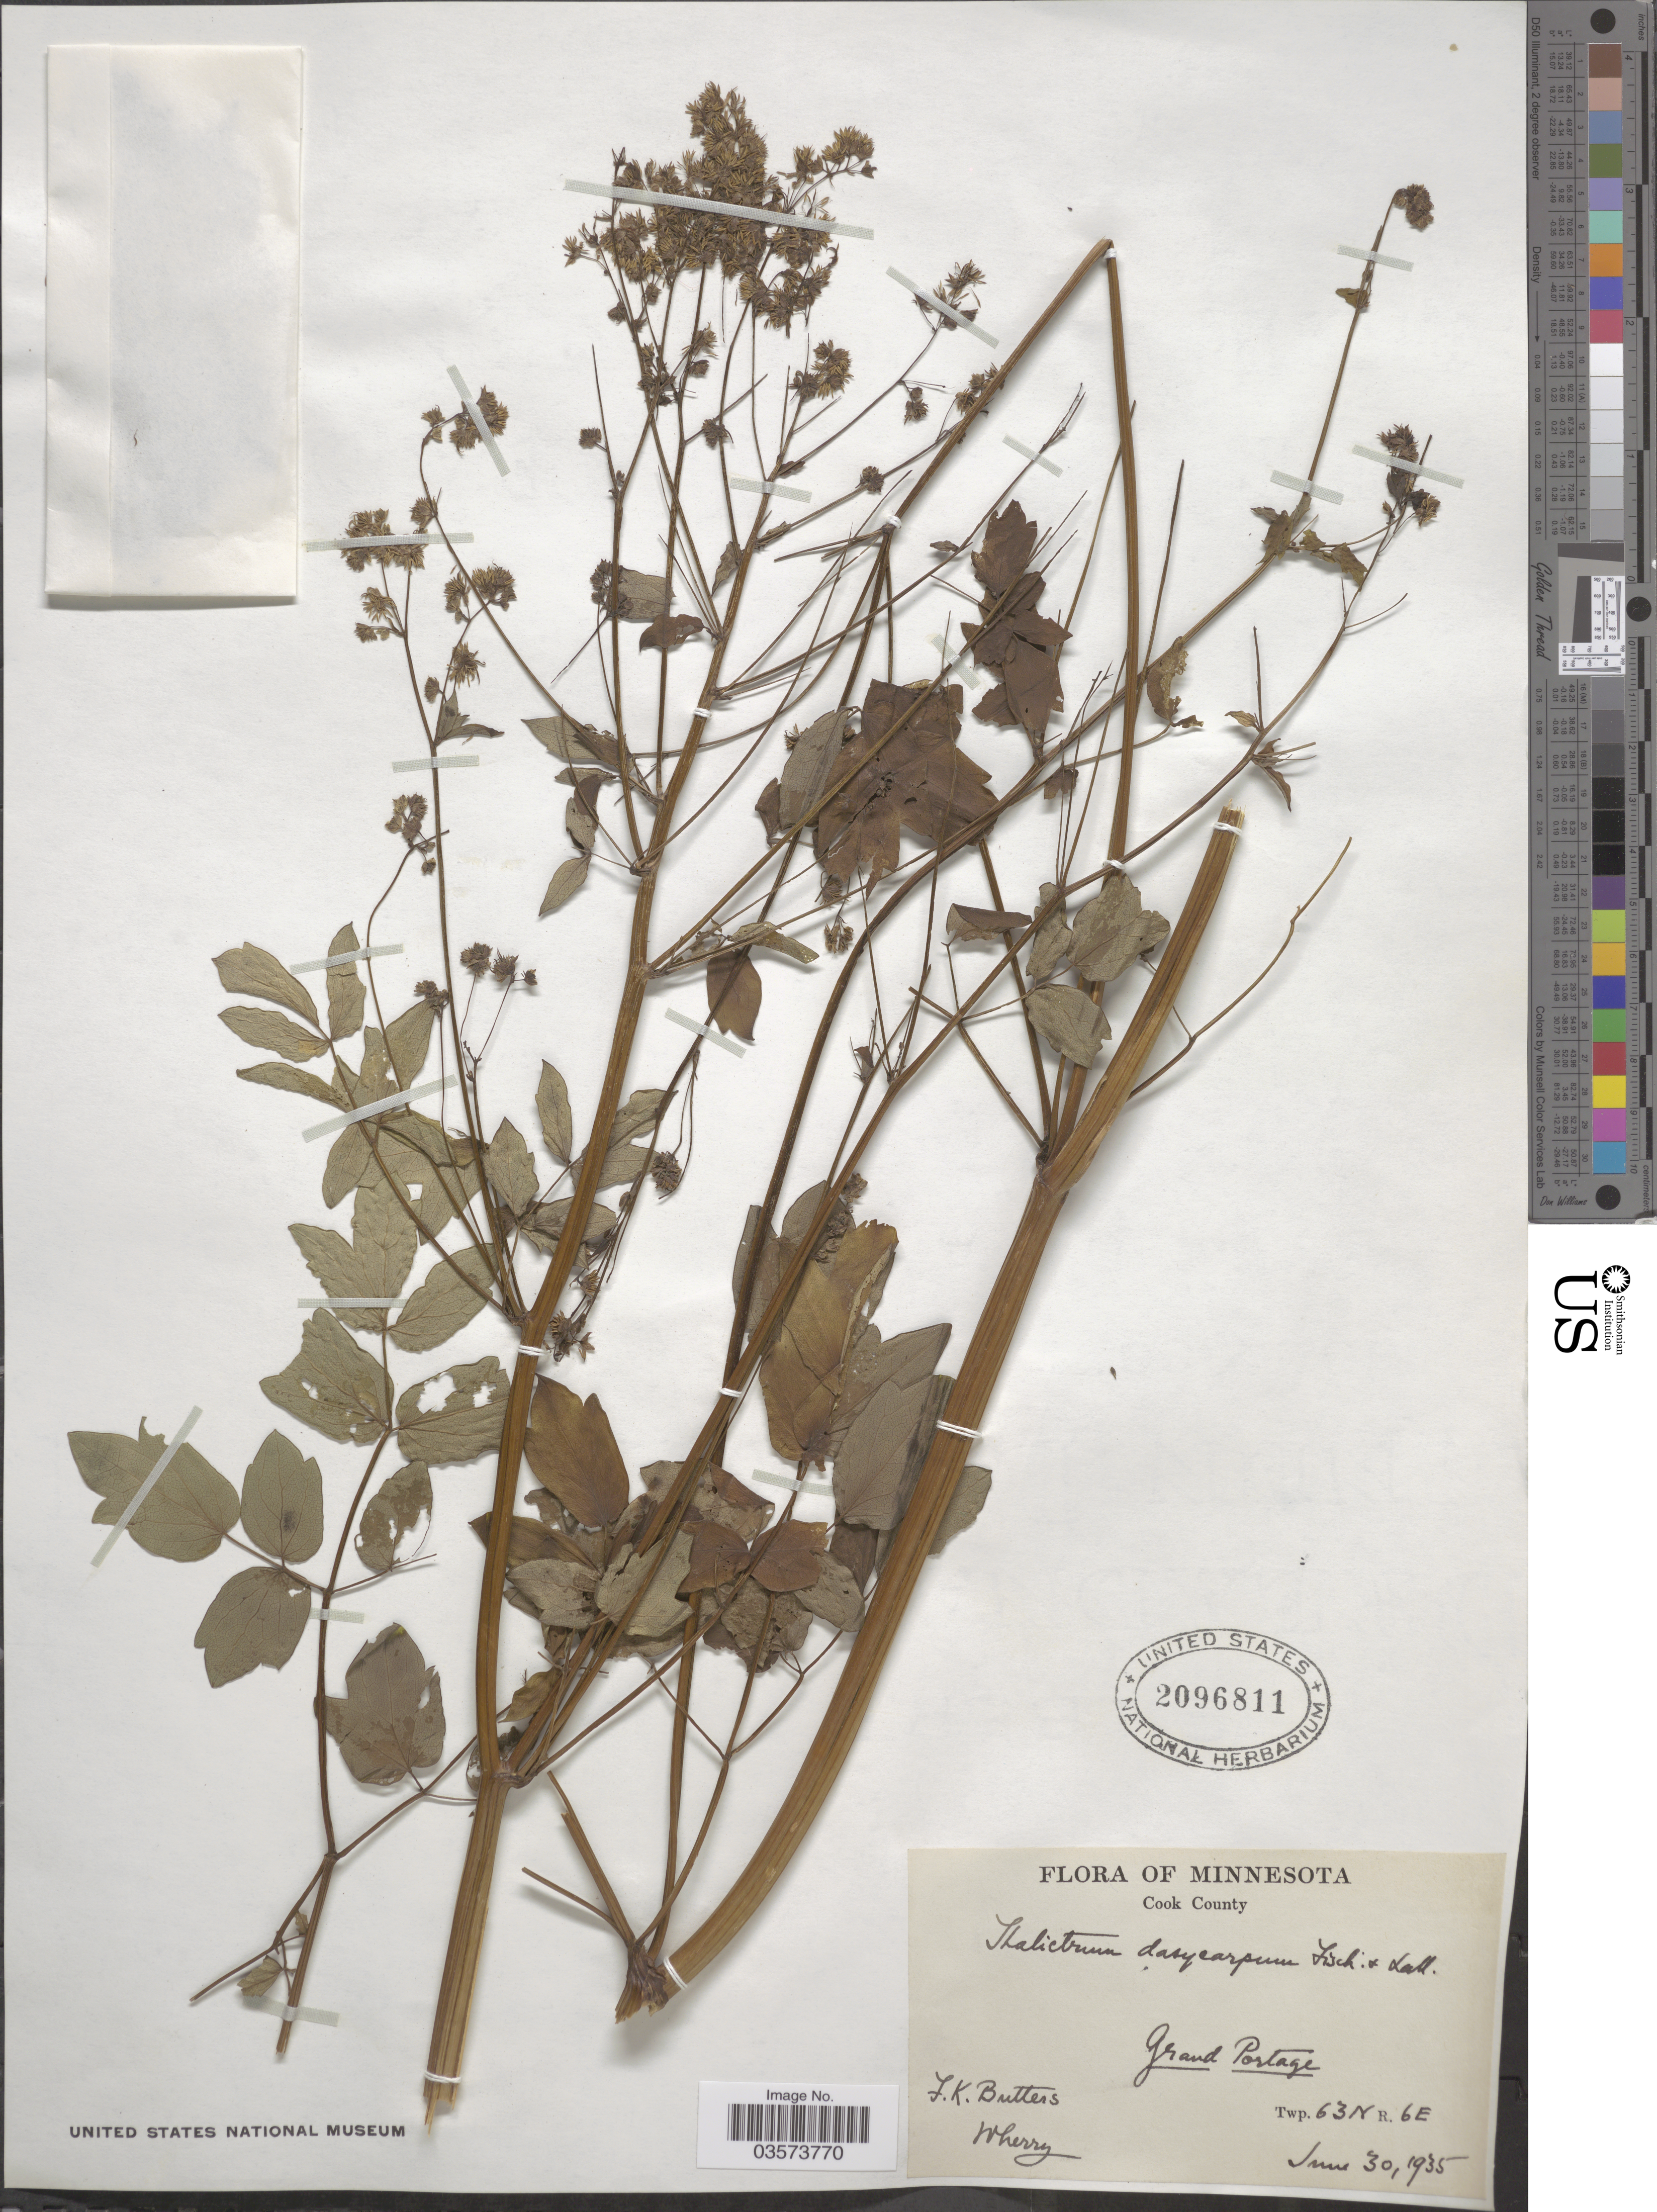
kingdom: Plantae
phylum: Tracheophyta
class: Magnoliopsida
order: Ranunculales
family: Ranunculaceae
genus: Thalictrum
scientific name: Thalictrum dasycarpum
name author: Fisch. & Avé-Lall.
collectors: F. K. Butters & -- Wherry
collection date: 1935-06-30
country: United States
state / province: Minnesota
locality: Cook County. Grand Portage. Twp. 63N R. 6E.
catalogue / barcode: US 2096811